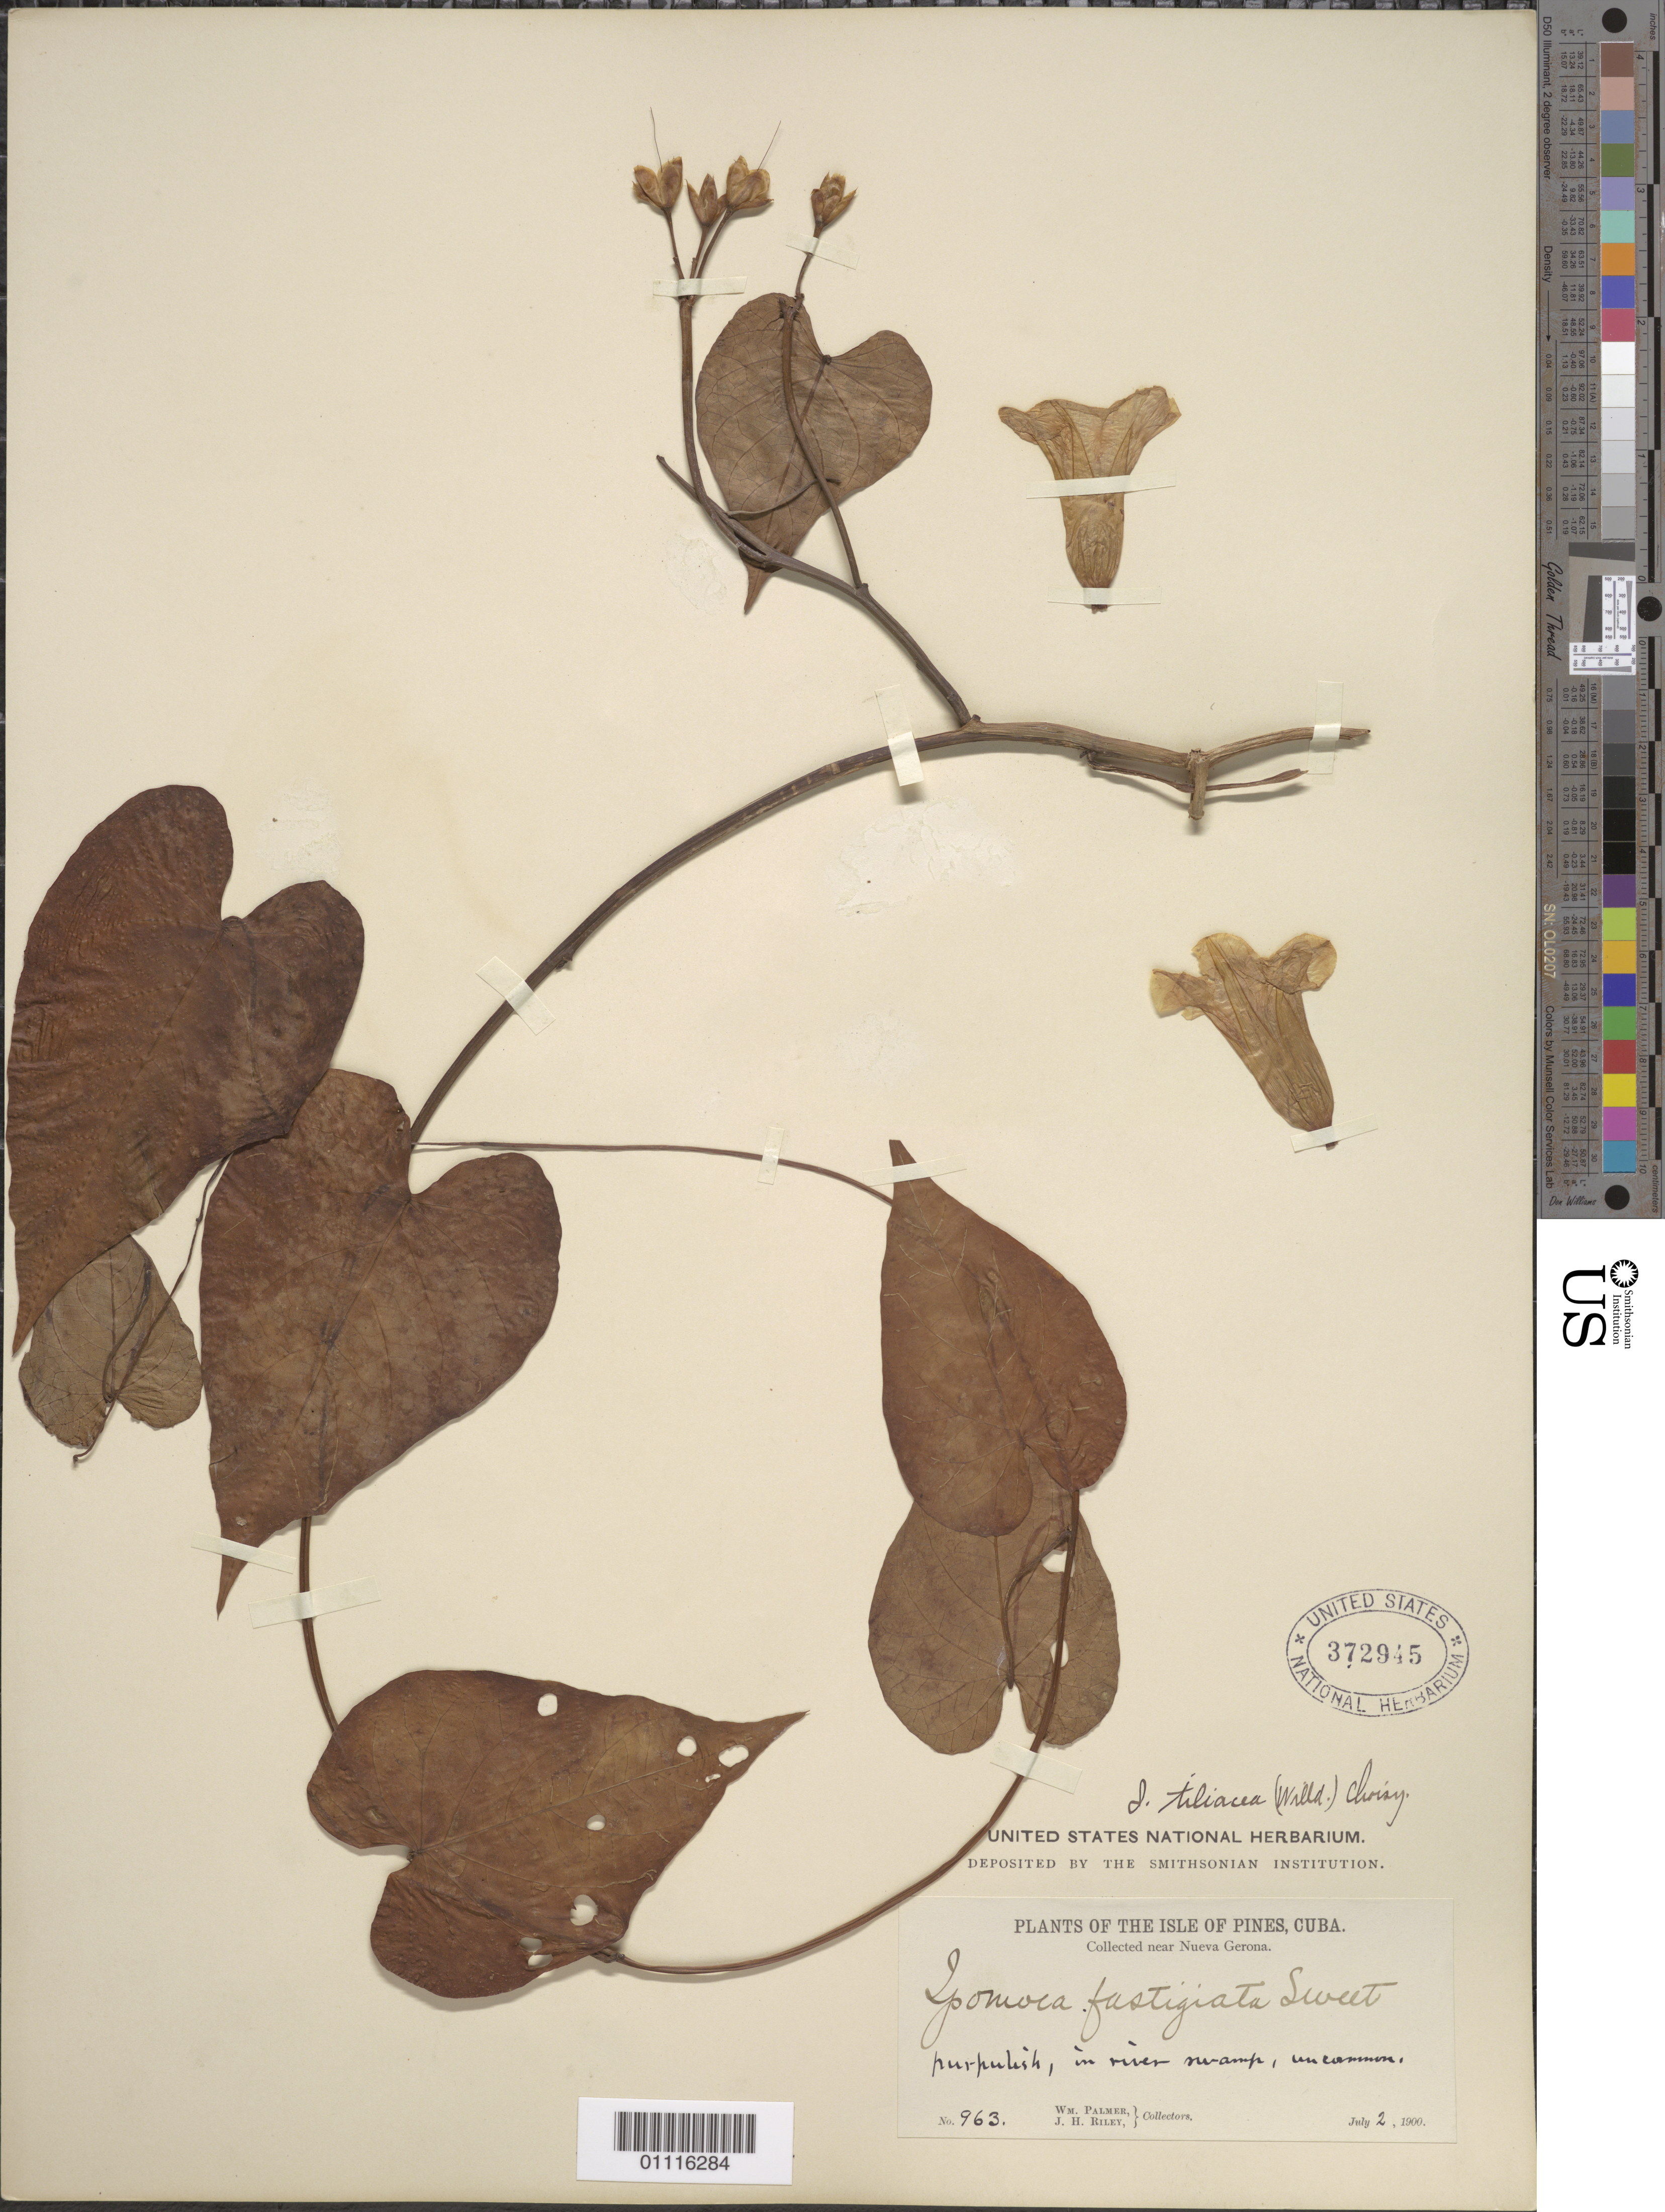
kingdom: Plantae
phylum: Tracheophyta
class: Magnoliopsida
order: Solanales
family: Convolvulaceae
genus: Ipomoea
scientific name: Ipomoea tiliacea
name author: (Willd.) Choisy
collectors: W. Palmer & J. H. Riley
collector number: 963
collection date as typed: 02 Jul 1900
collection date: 1900-07-02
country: Cuba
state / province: Isla de La Juventud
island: Isla de la Juventud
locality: Isle of Pines, Collected near Nueva Gerona In river swamp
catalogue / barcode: US 372945